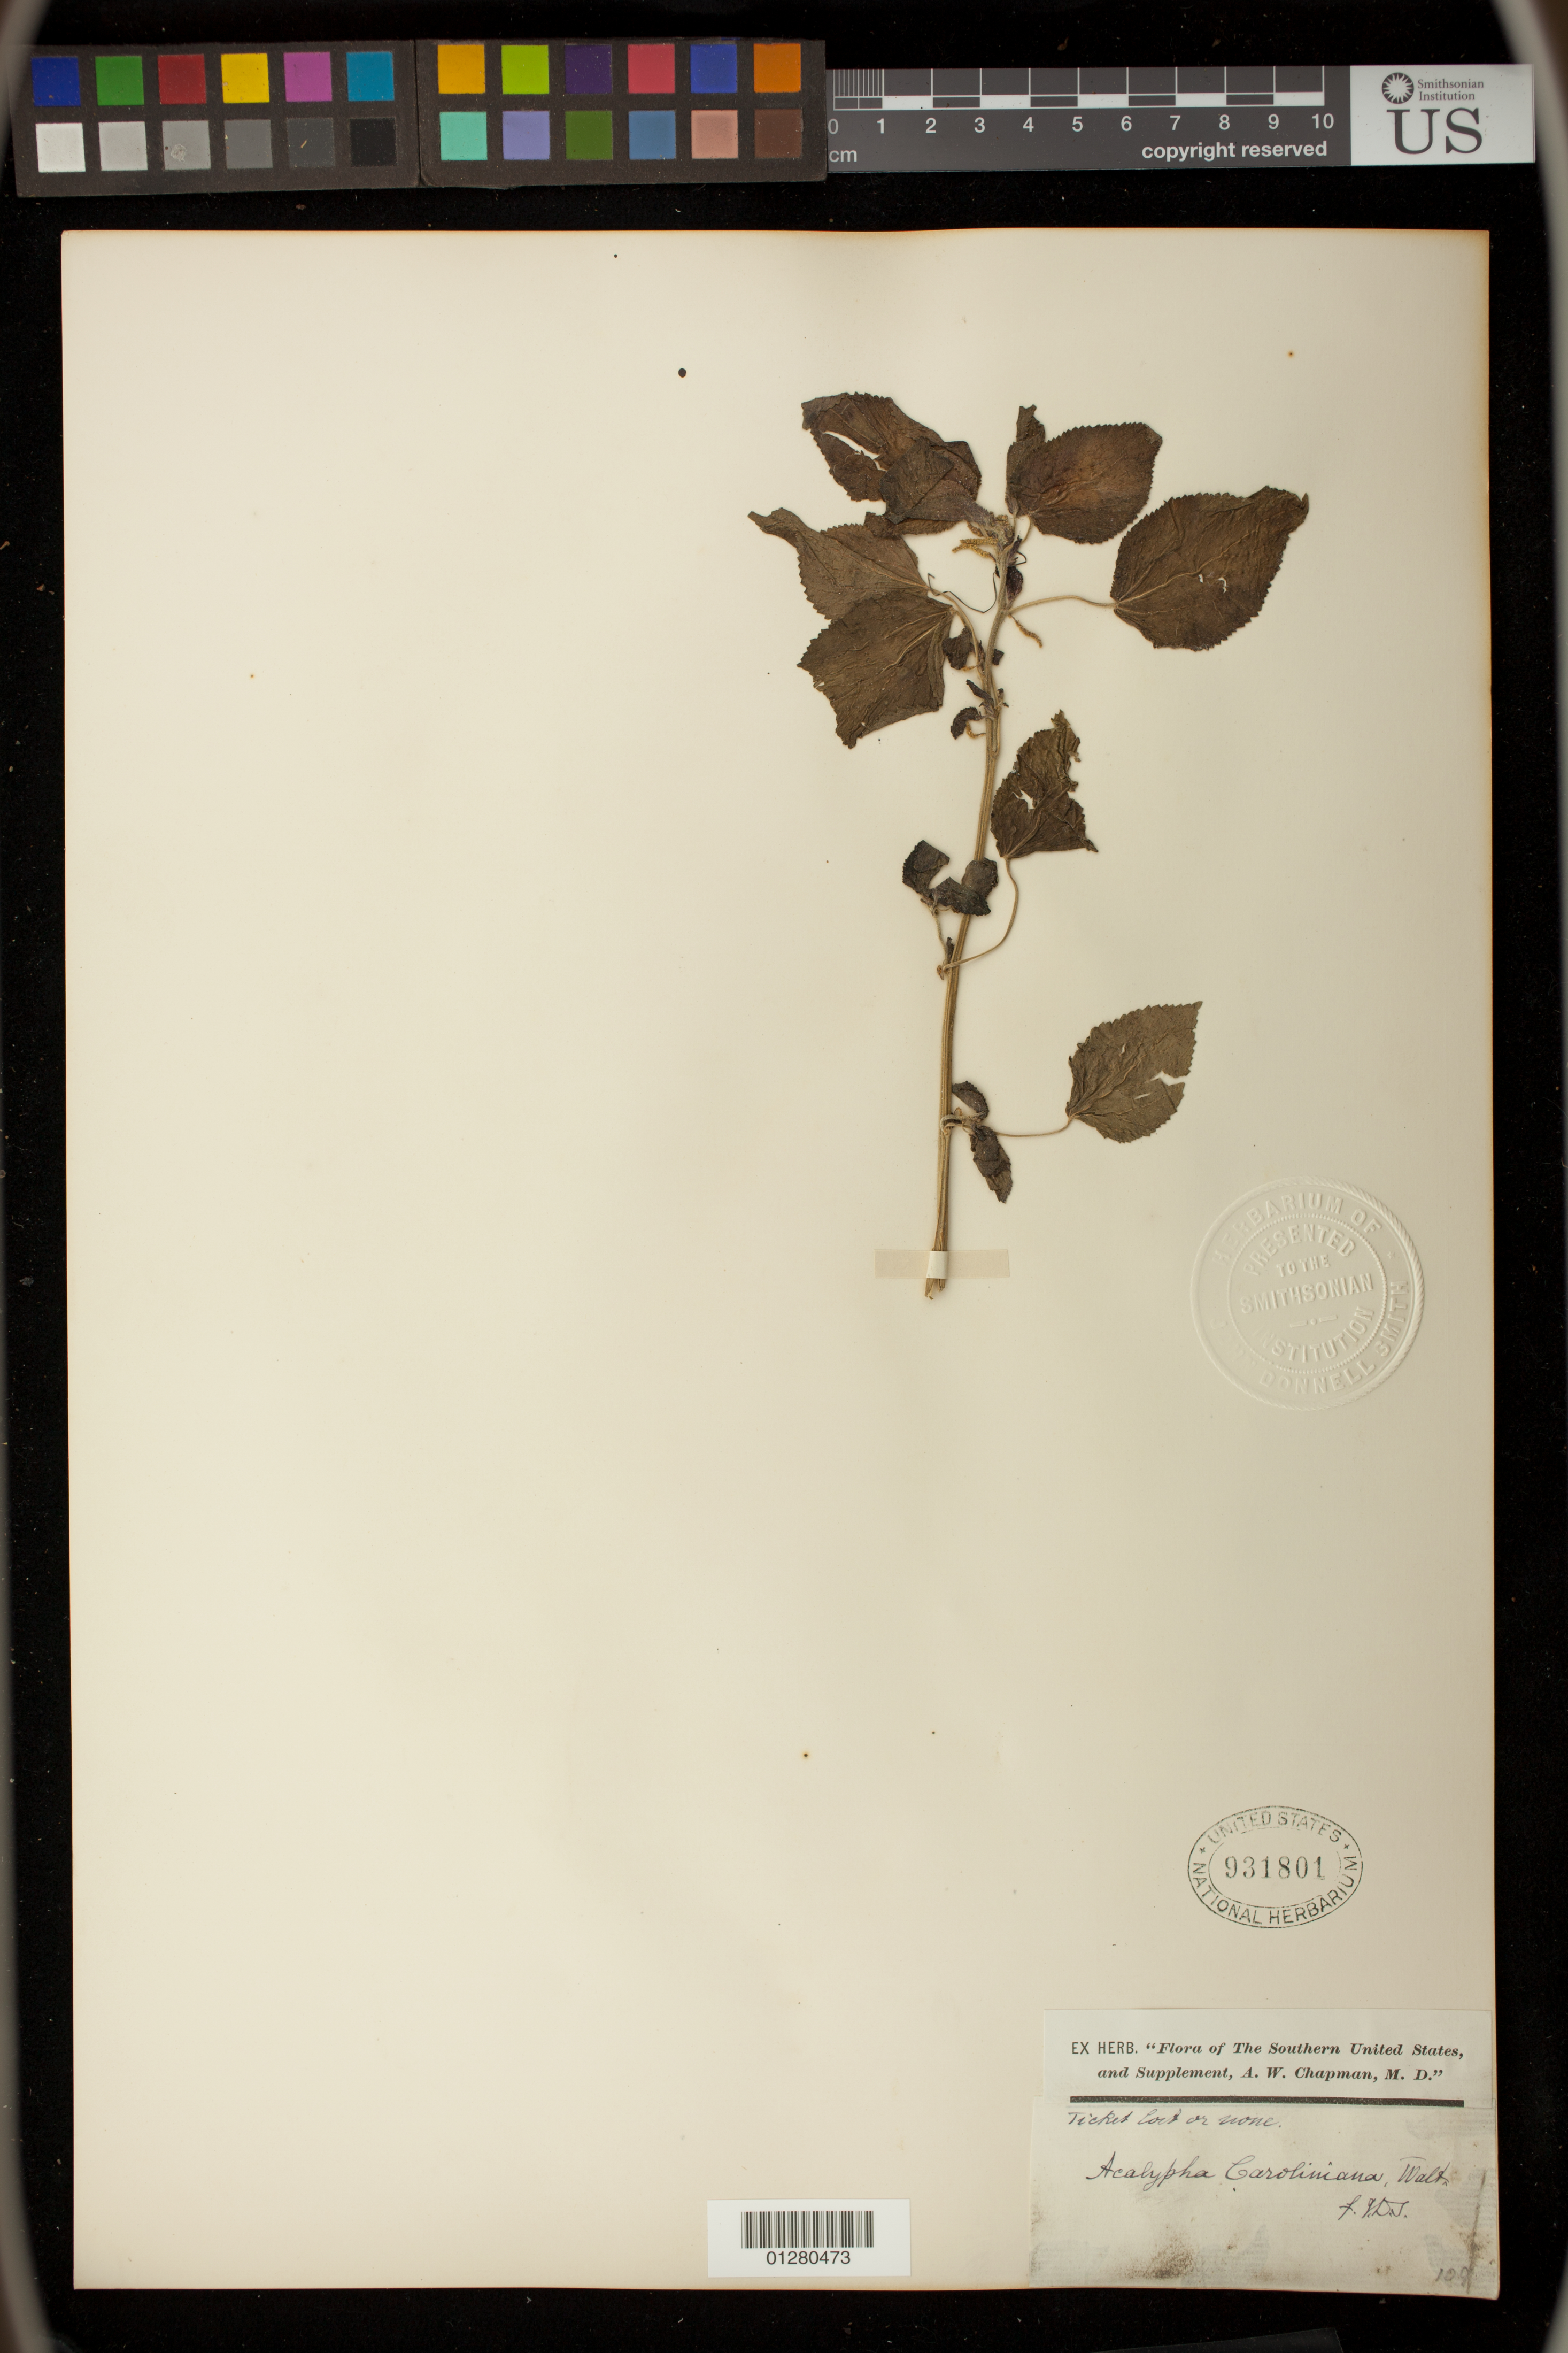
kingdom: Plantae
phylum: Tracheophyta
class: Magnoliopsida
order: Malpighiales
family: Euphorbiaceae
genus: Acalypha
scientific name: Acalypha ostryifolia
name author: Ridd.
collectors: A. W. Chapman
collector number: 109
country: United States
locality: Southern United States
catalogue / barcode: US 931801